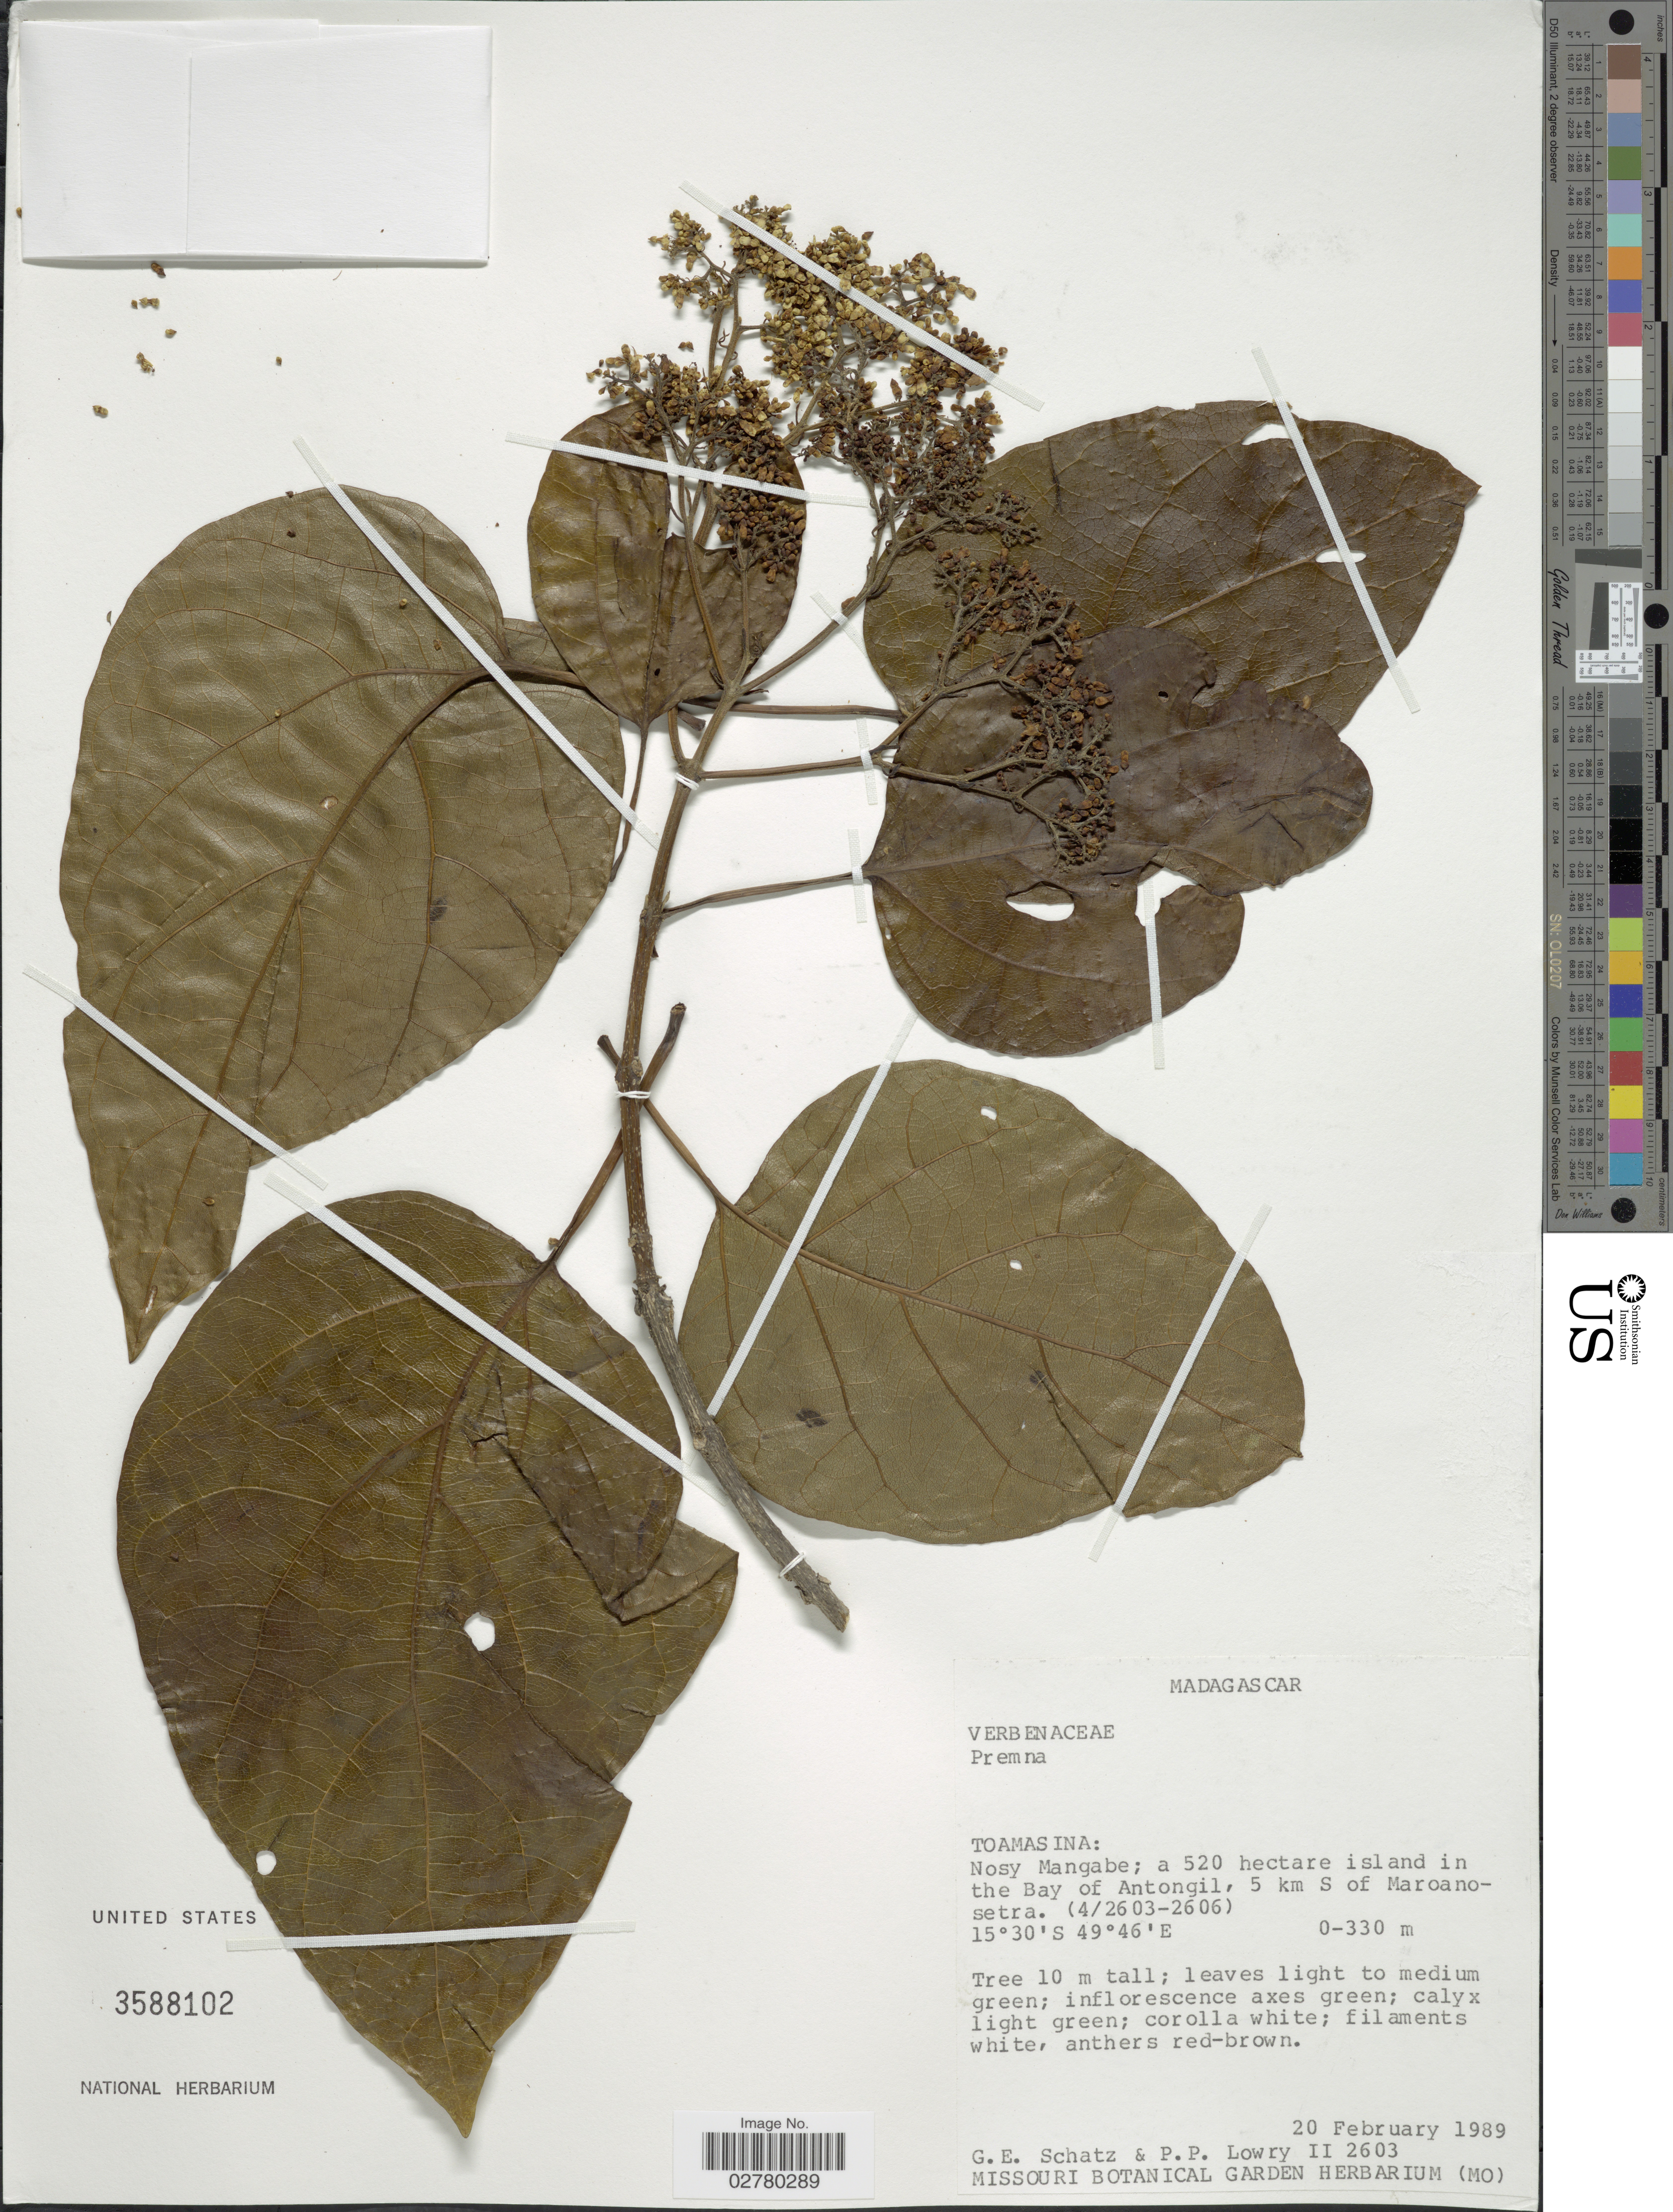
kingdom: Plantae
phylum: Tracheophyta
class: Magnoliopsida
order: Lamiales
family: Lamiaceae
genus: Premna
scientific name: Premna sp.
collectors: G. Schatz & P. P. Lowry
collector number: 2603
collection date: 1989-02-20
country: Madagascar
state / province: Analanjirofo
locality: Nosy Mangabe; a 520 hectare island in the Bay of Antongil, 5 km S of Maroanosetra. (4/2603-2606).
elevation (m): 0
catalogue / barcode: US 3588102